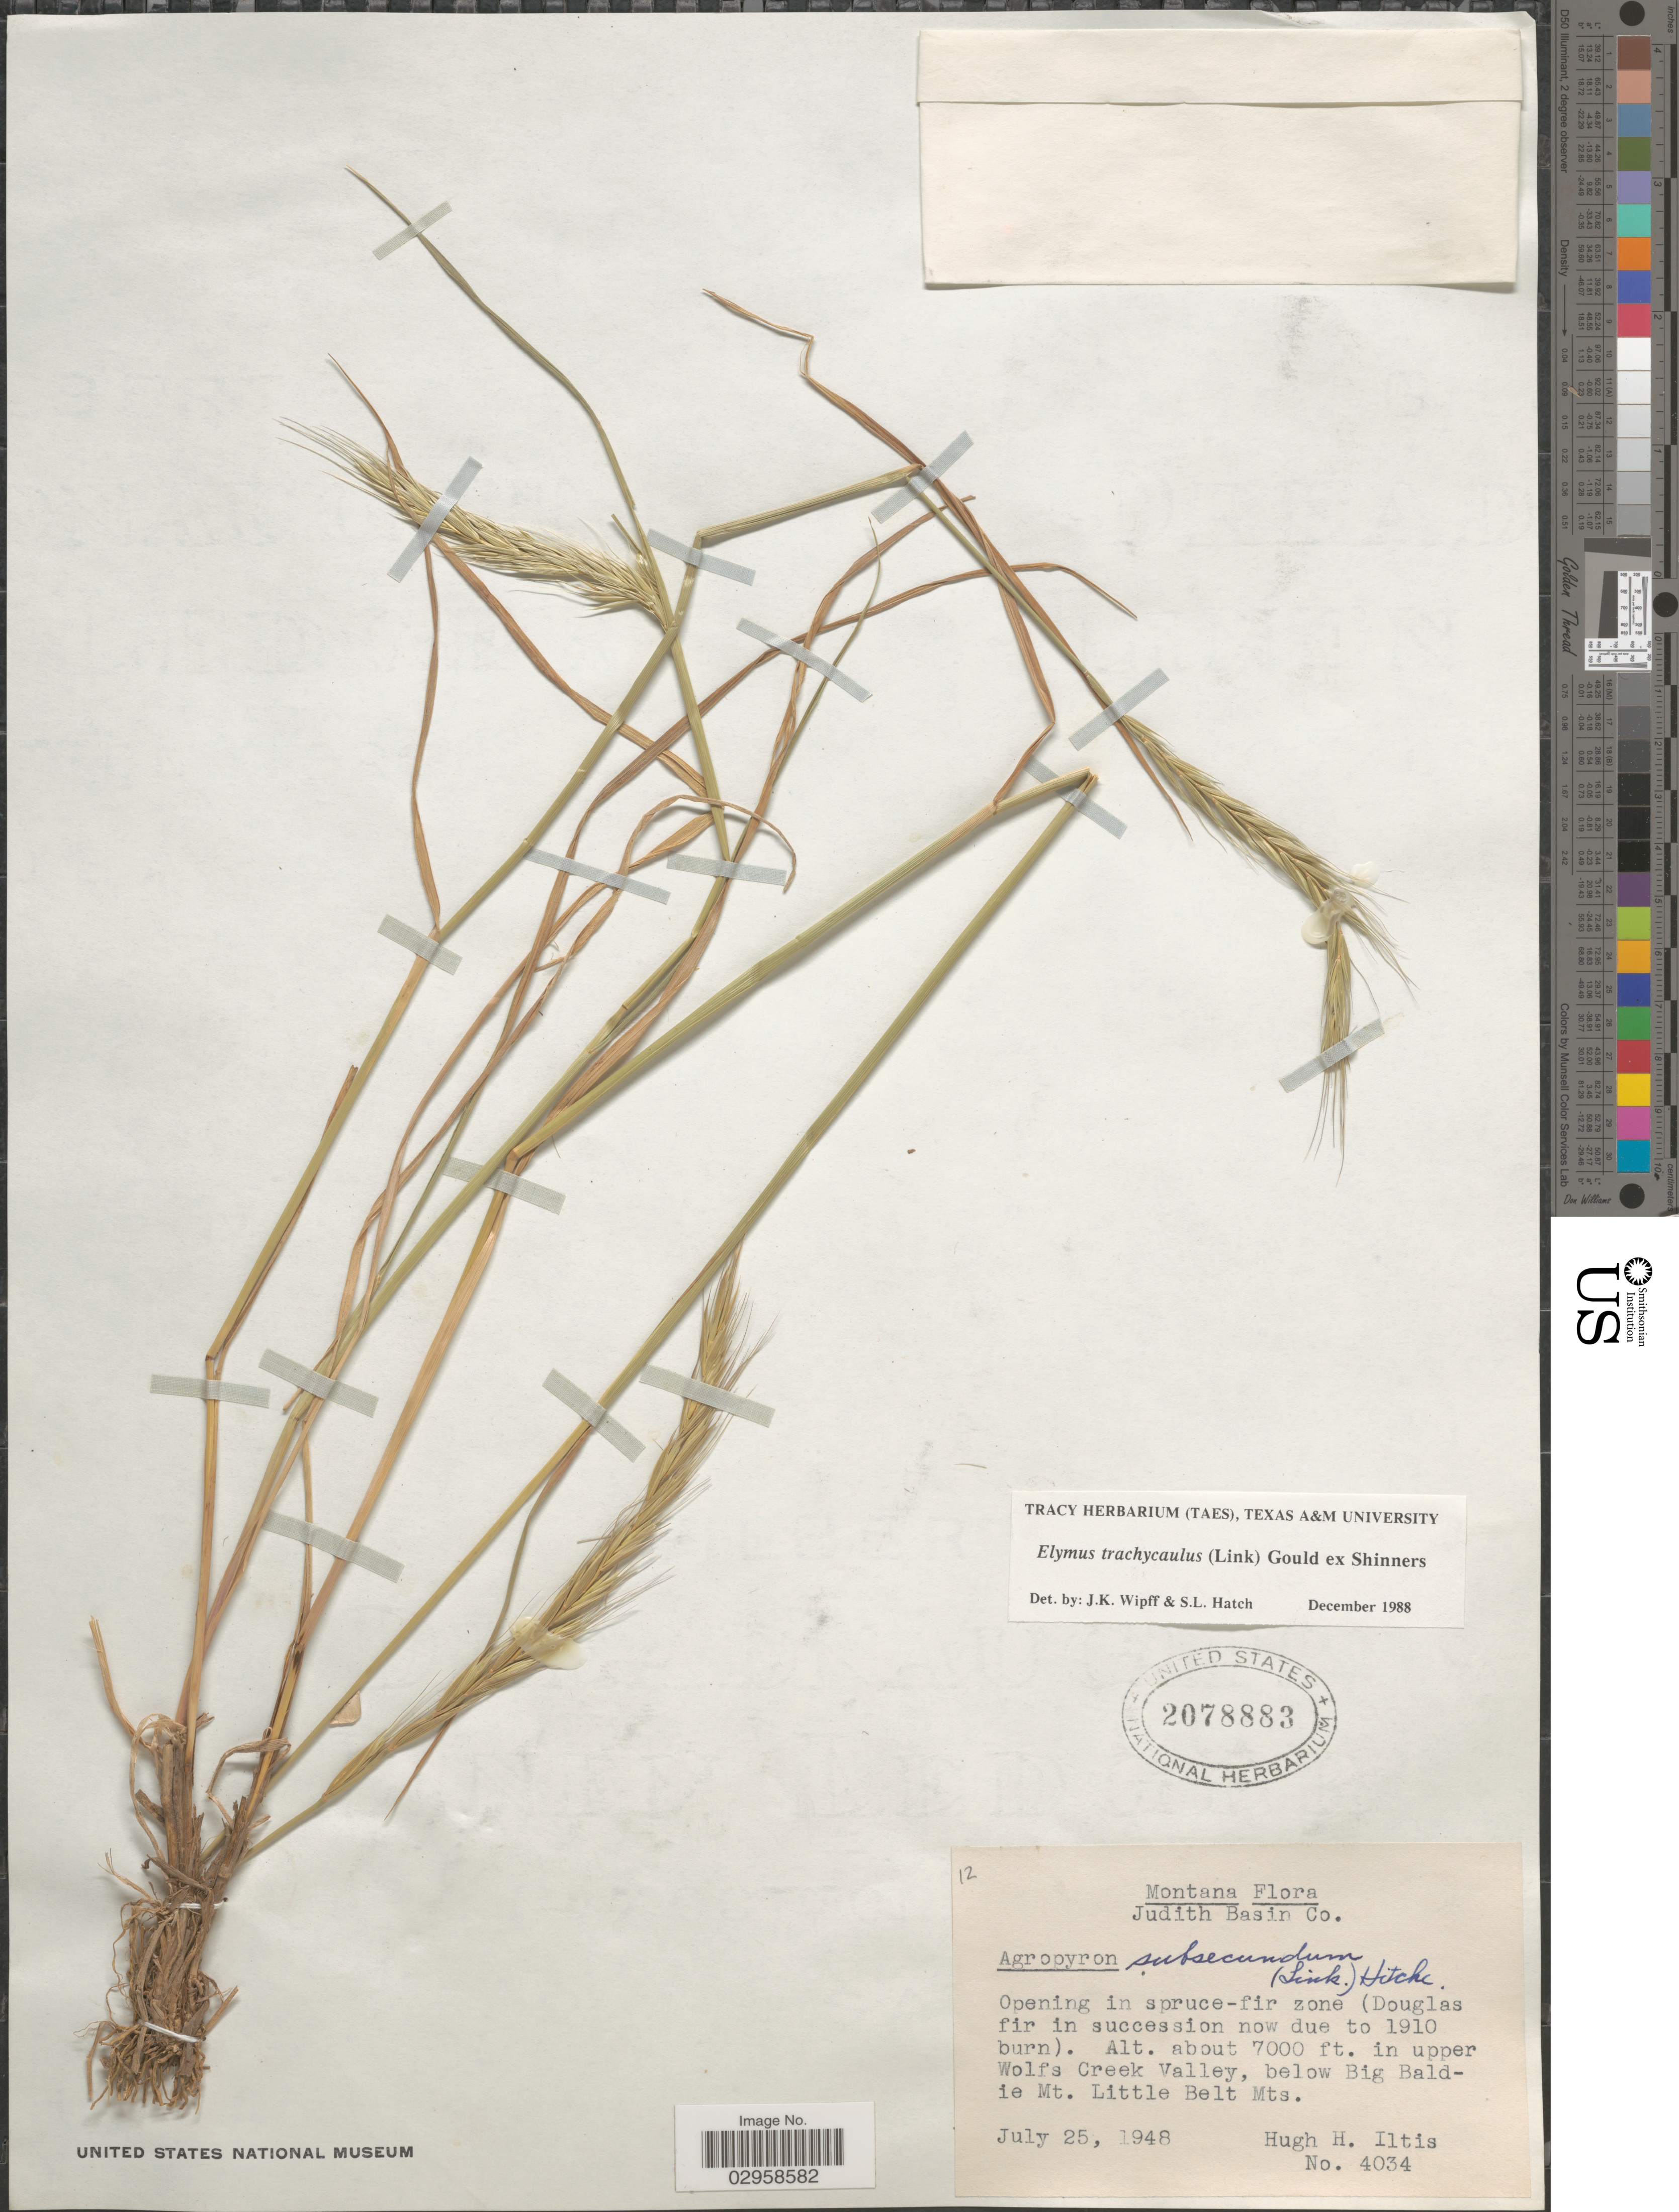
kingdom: Plantae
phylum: Tracheophyta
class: Liliopsida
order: Poales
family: Poaceae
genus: Elymus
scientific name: Elymus trachycaulus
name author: (Link) Gould ex Shinners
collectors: H. H. Iltis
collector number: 4034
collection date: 1948-07-25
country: United States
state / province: Montana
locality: Judith Basin Co. Opening in spruce-fir zone (Douglas fir in succession now due to 1910 burn). In upper Wolfs Creek Valley, below Big Baldie Mt. Little Belt Mts.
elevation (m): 2134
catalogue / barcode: US 2078883